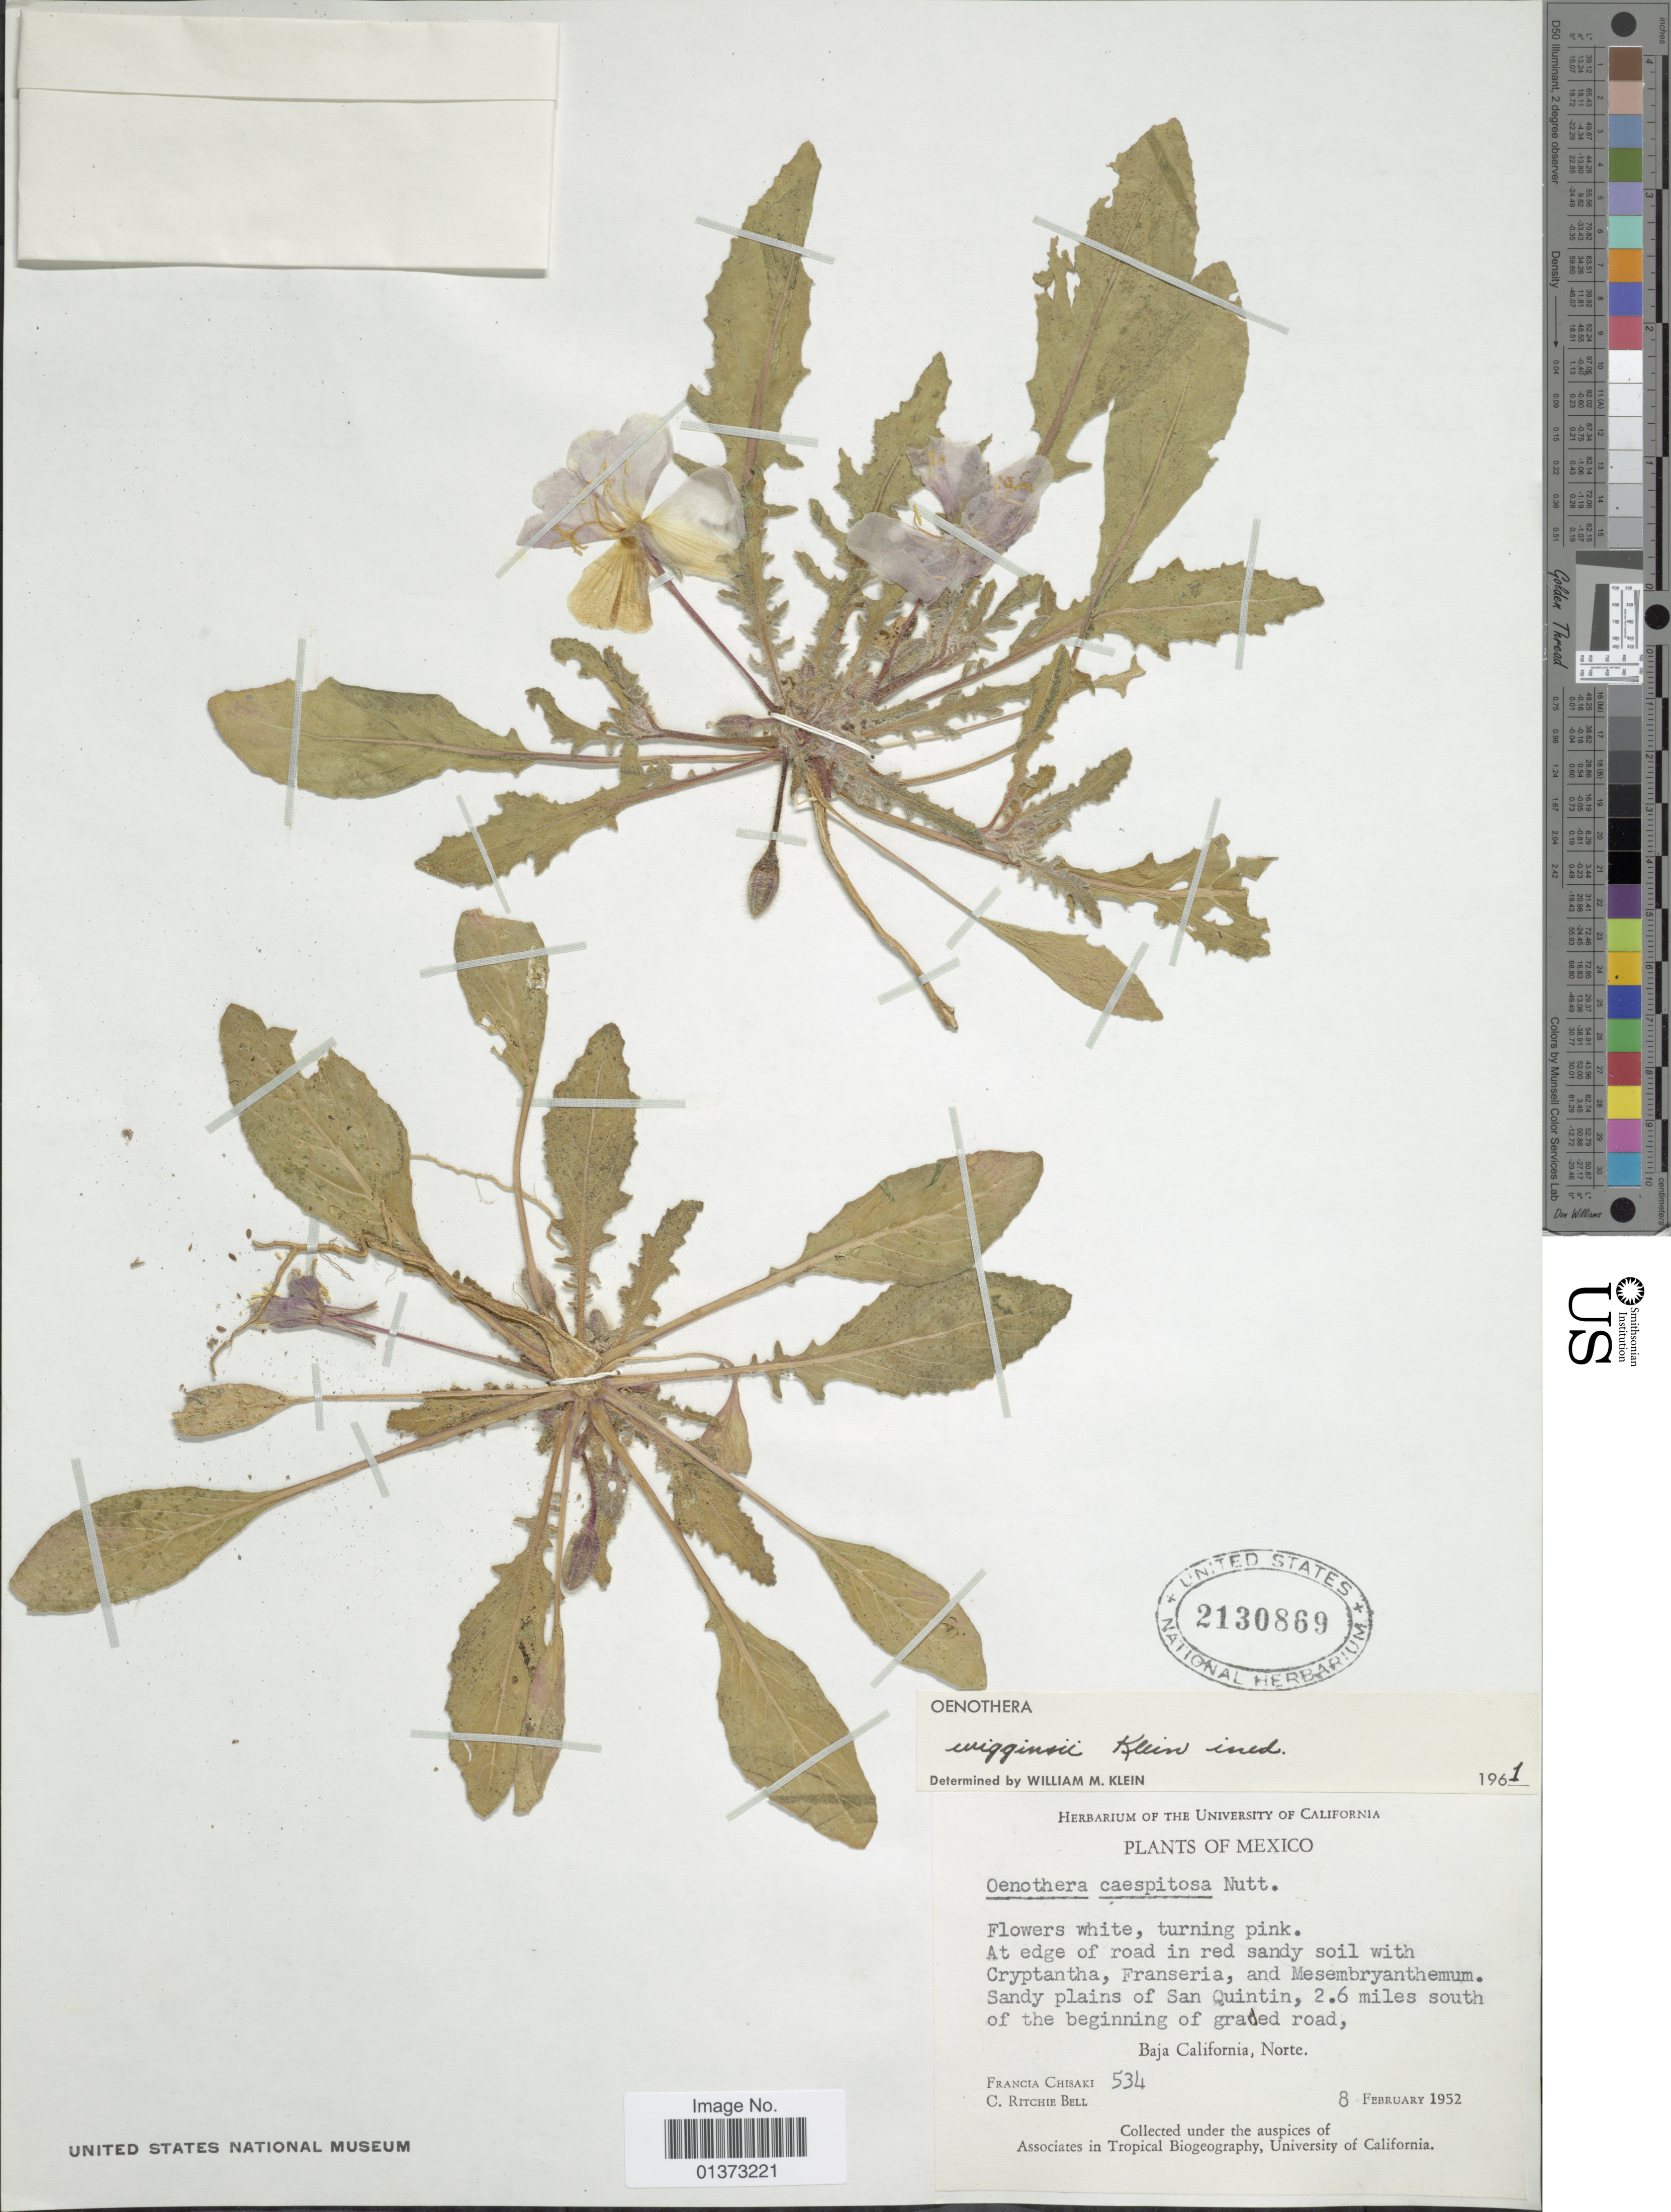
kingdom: Plantae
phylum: Tracheophyta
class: Magnoliopsida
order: Myrtales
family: Onagraceae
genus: Oenothera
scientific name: Oenothera wigginsii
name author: W.M. Klein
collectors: F. Chisaki & C. R. Bell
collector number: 534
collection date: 1952-02-08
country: Mexico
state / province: Baja California Norte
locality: Sandy plains of San Quintin, 2.6 miles south of the beginning of graded road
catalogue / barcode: US 2130869